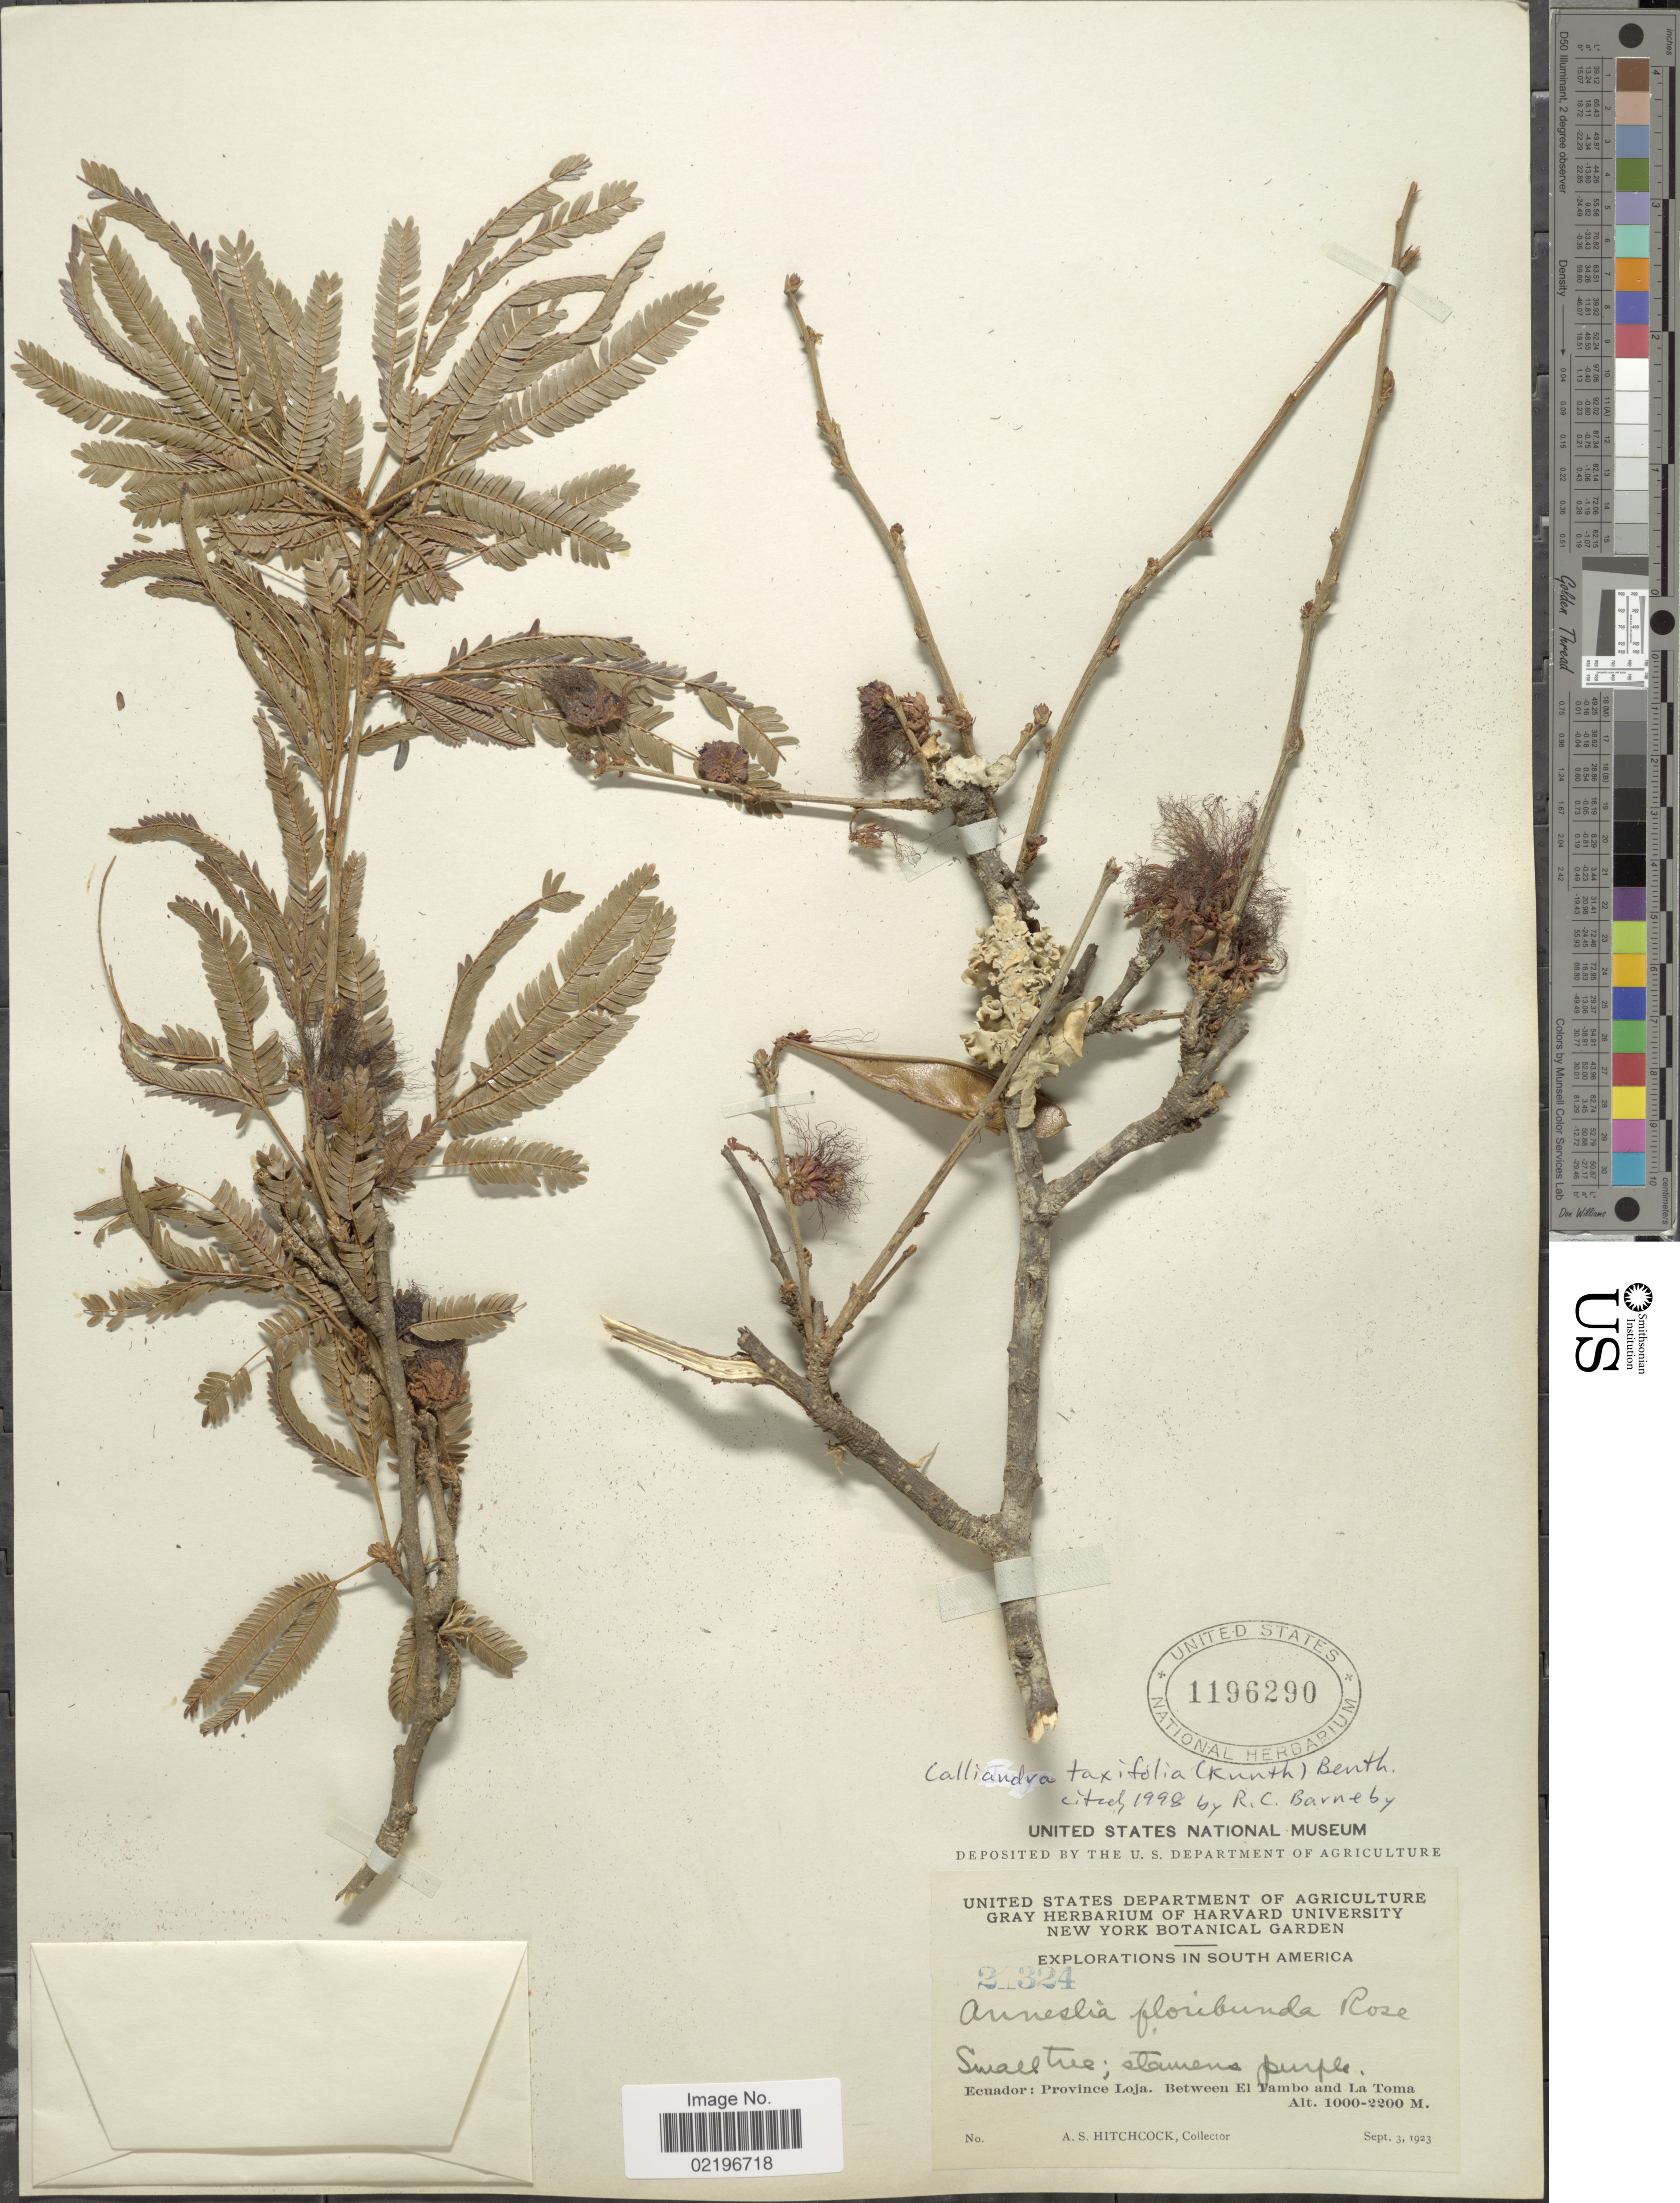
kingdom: Plantae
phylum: Tracheophyta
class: Magnoliopsida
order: Fabales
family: Fabaceae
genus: Calliandra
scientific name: Calliandra taxifolia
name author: (Kunth) Benth.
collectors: A. S. Hitchcock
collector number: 21324*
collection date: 1923-09-03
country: Ecuador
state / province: Loja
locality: Between El Tambo and La Toma.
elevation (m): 1000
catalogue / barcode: US 1196290